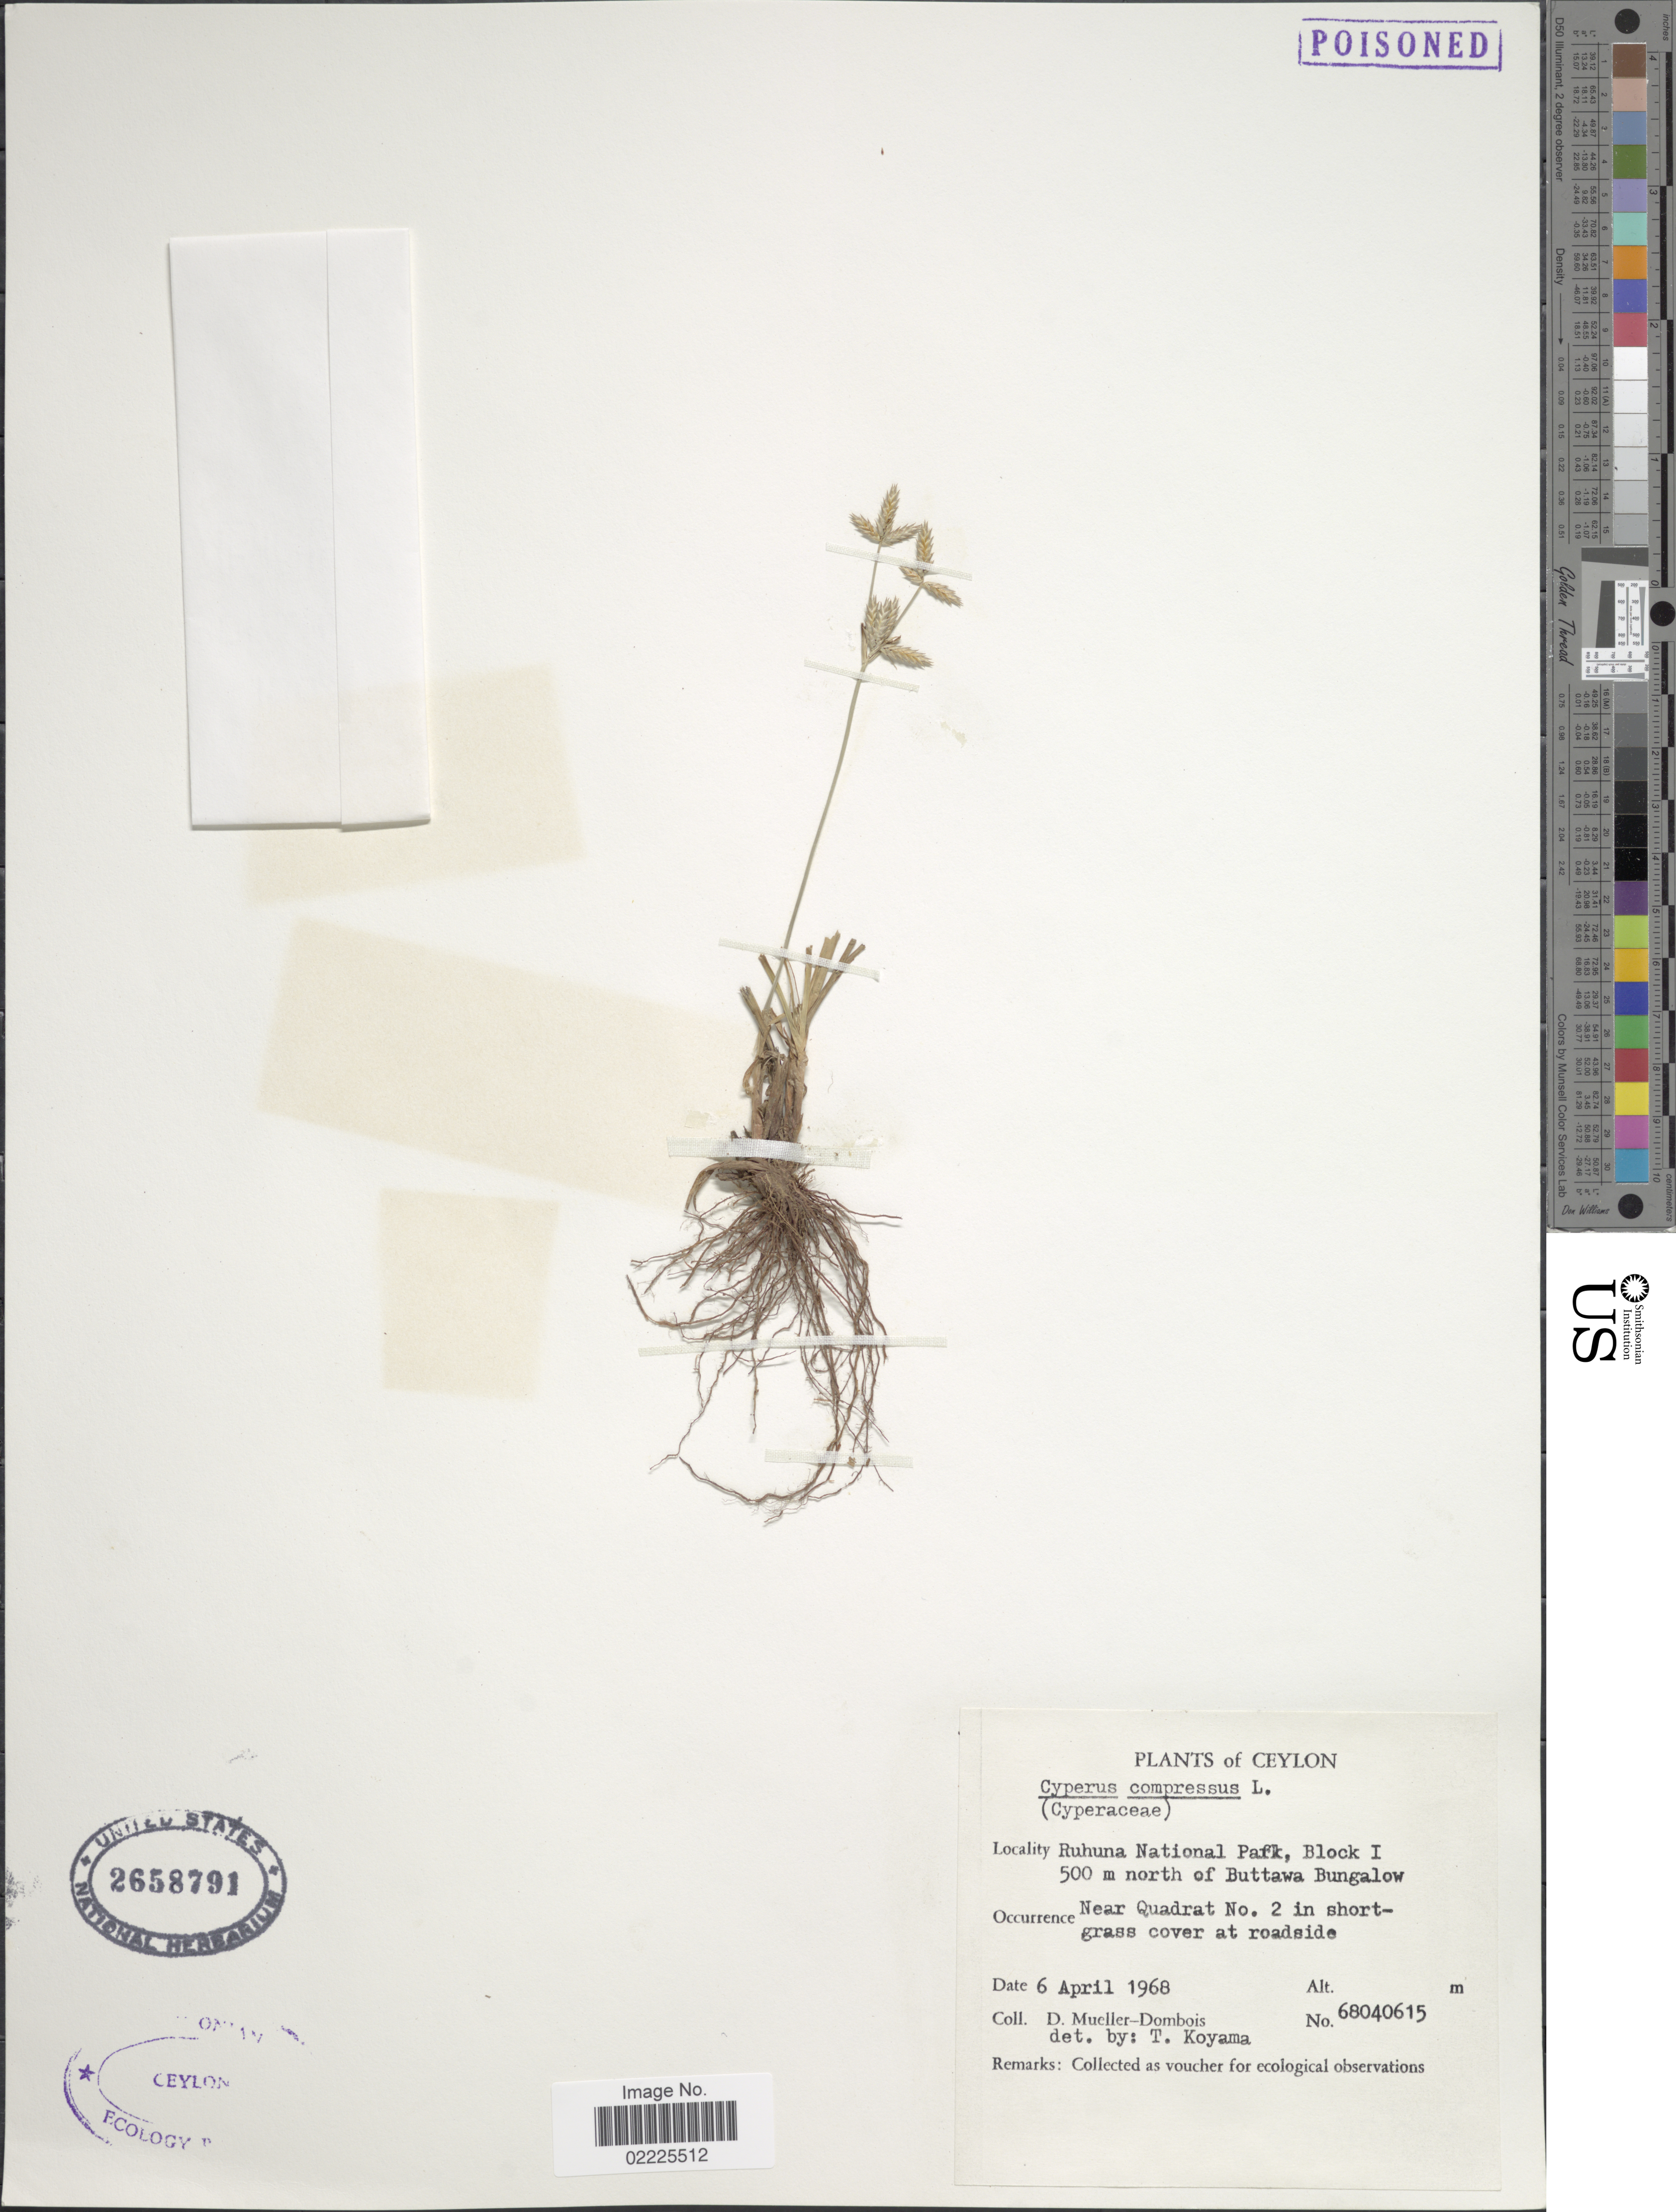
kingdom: Plantae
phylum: Tracheophyta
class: Liliopsida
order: Poales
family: Cyperaceae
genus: Cyperus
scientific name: Cyperus compressus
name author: L.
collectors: D. Mueller-Dombois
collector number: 68040615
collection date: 1968-04-06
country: Sri Lanka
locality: Ceylon, Ruhuna National Park, Block I 500 m north of Buttawa Bungalow, Near Quadrat No 2 in shortgrass cover at roadside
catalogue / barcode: US 2658791